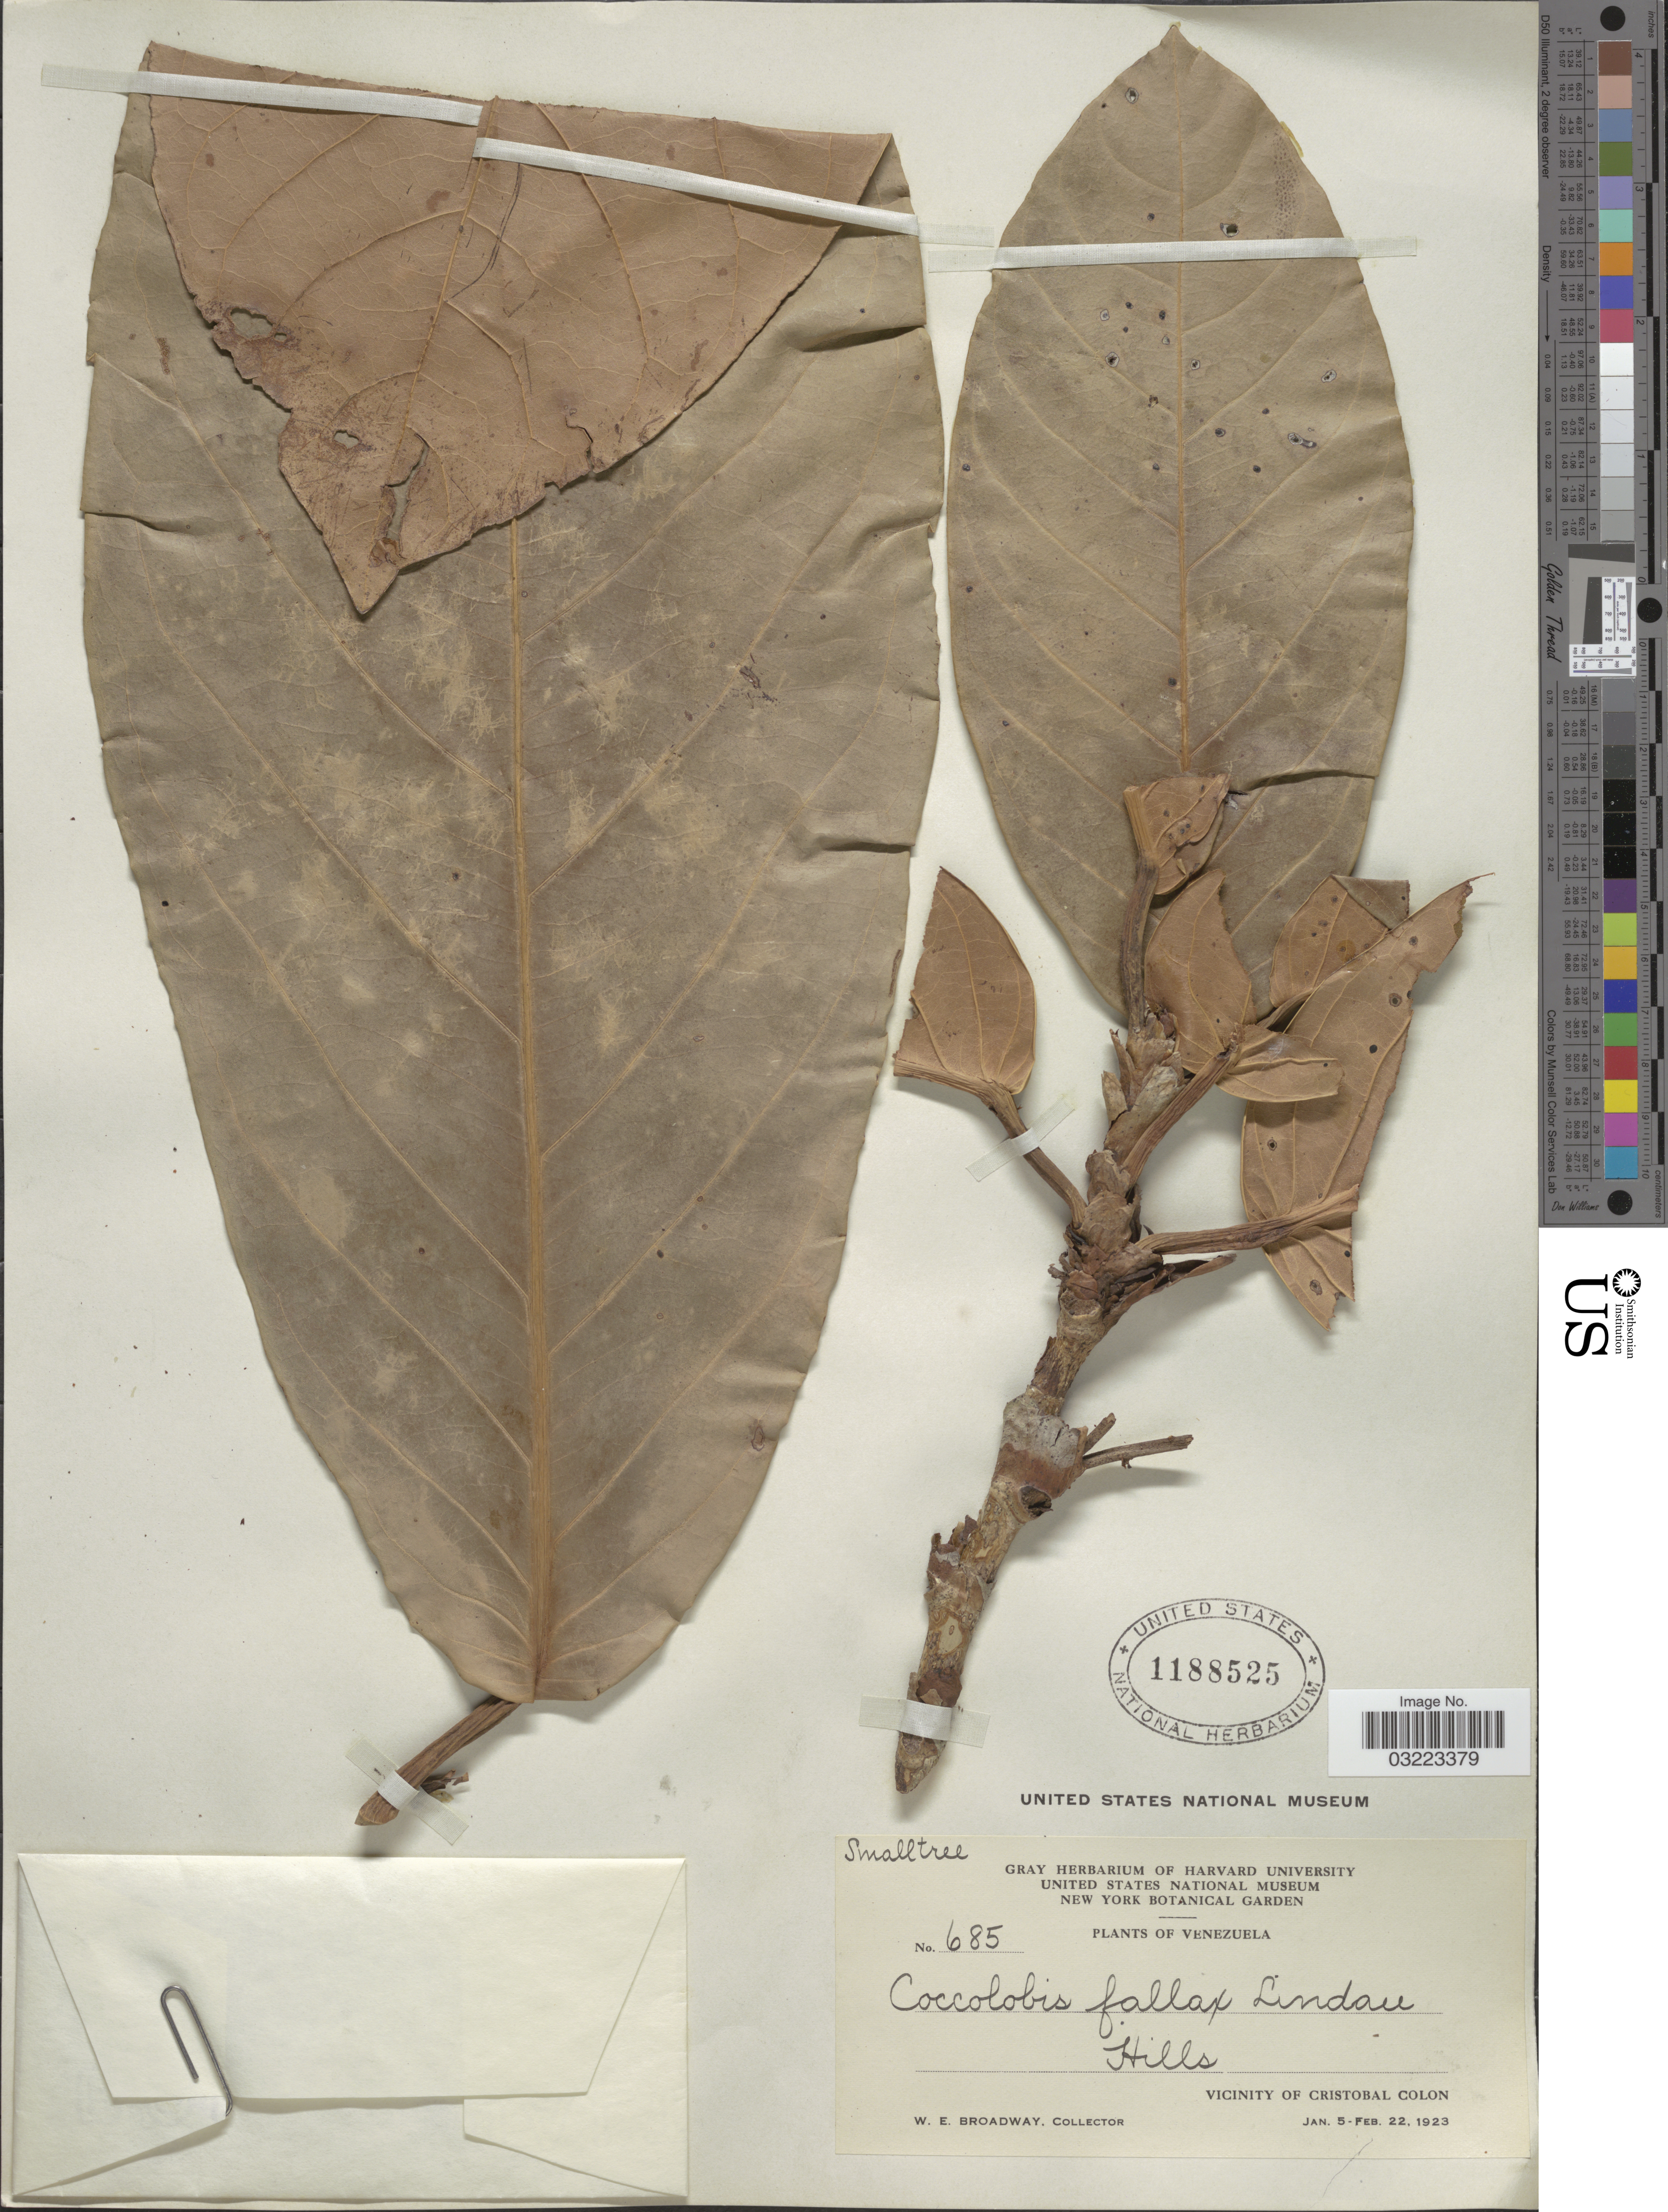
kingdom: Plantae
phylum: Tracheophyta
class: Magnoliopsida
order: Caryophyllales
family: Polygonaceae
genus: Coccoloba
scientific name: Coccoloba fallax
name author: Lindau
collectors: W. E. Broadway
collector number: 685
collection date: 1923-01-05/1923-02-22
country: Venezuela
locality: Vicinity of Cristobal Colon.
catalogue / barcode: US 1188525